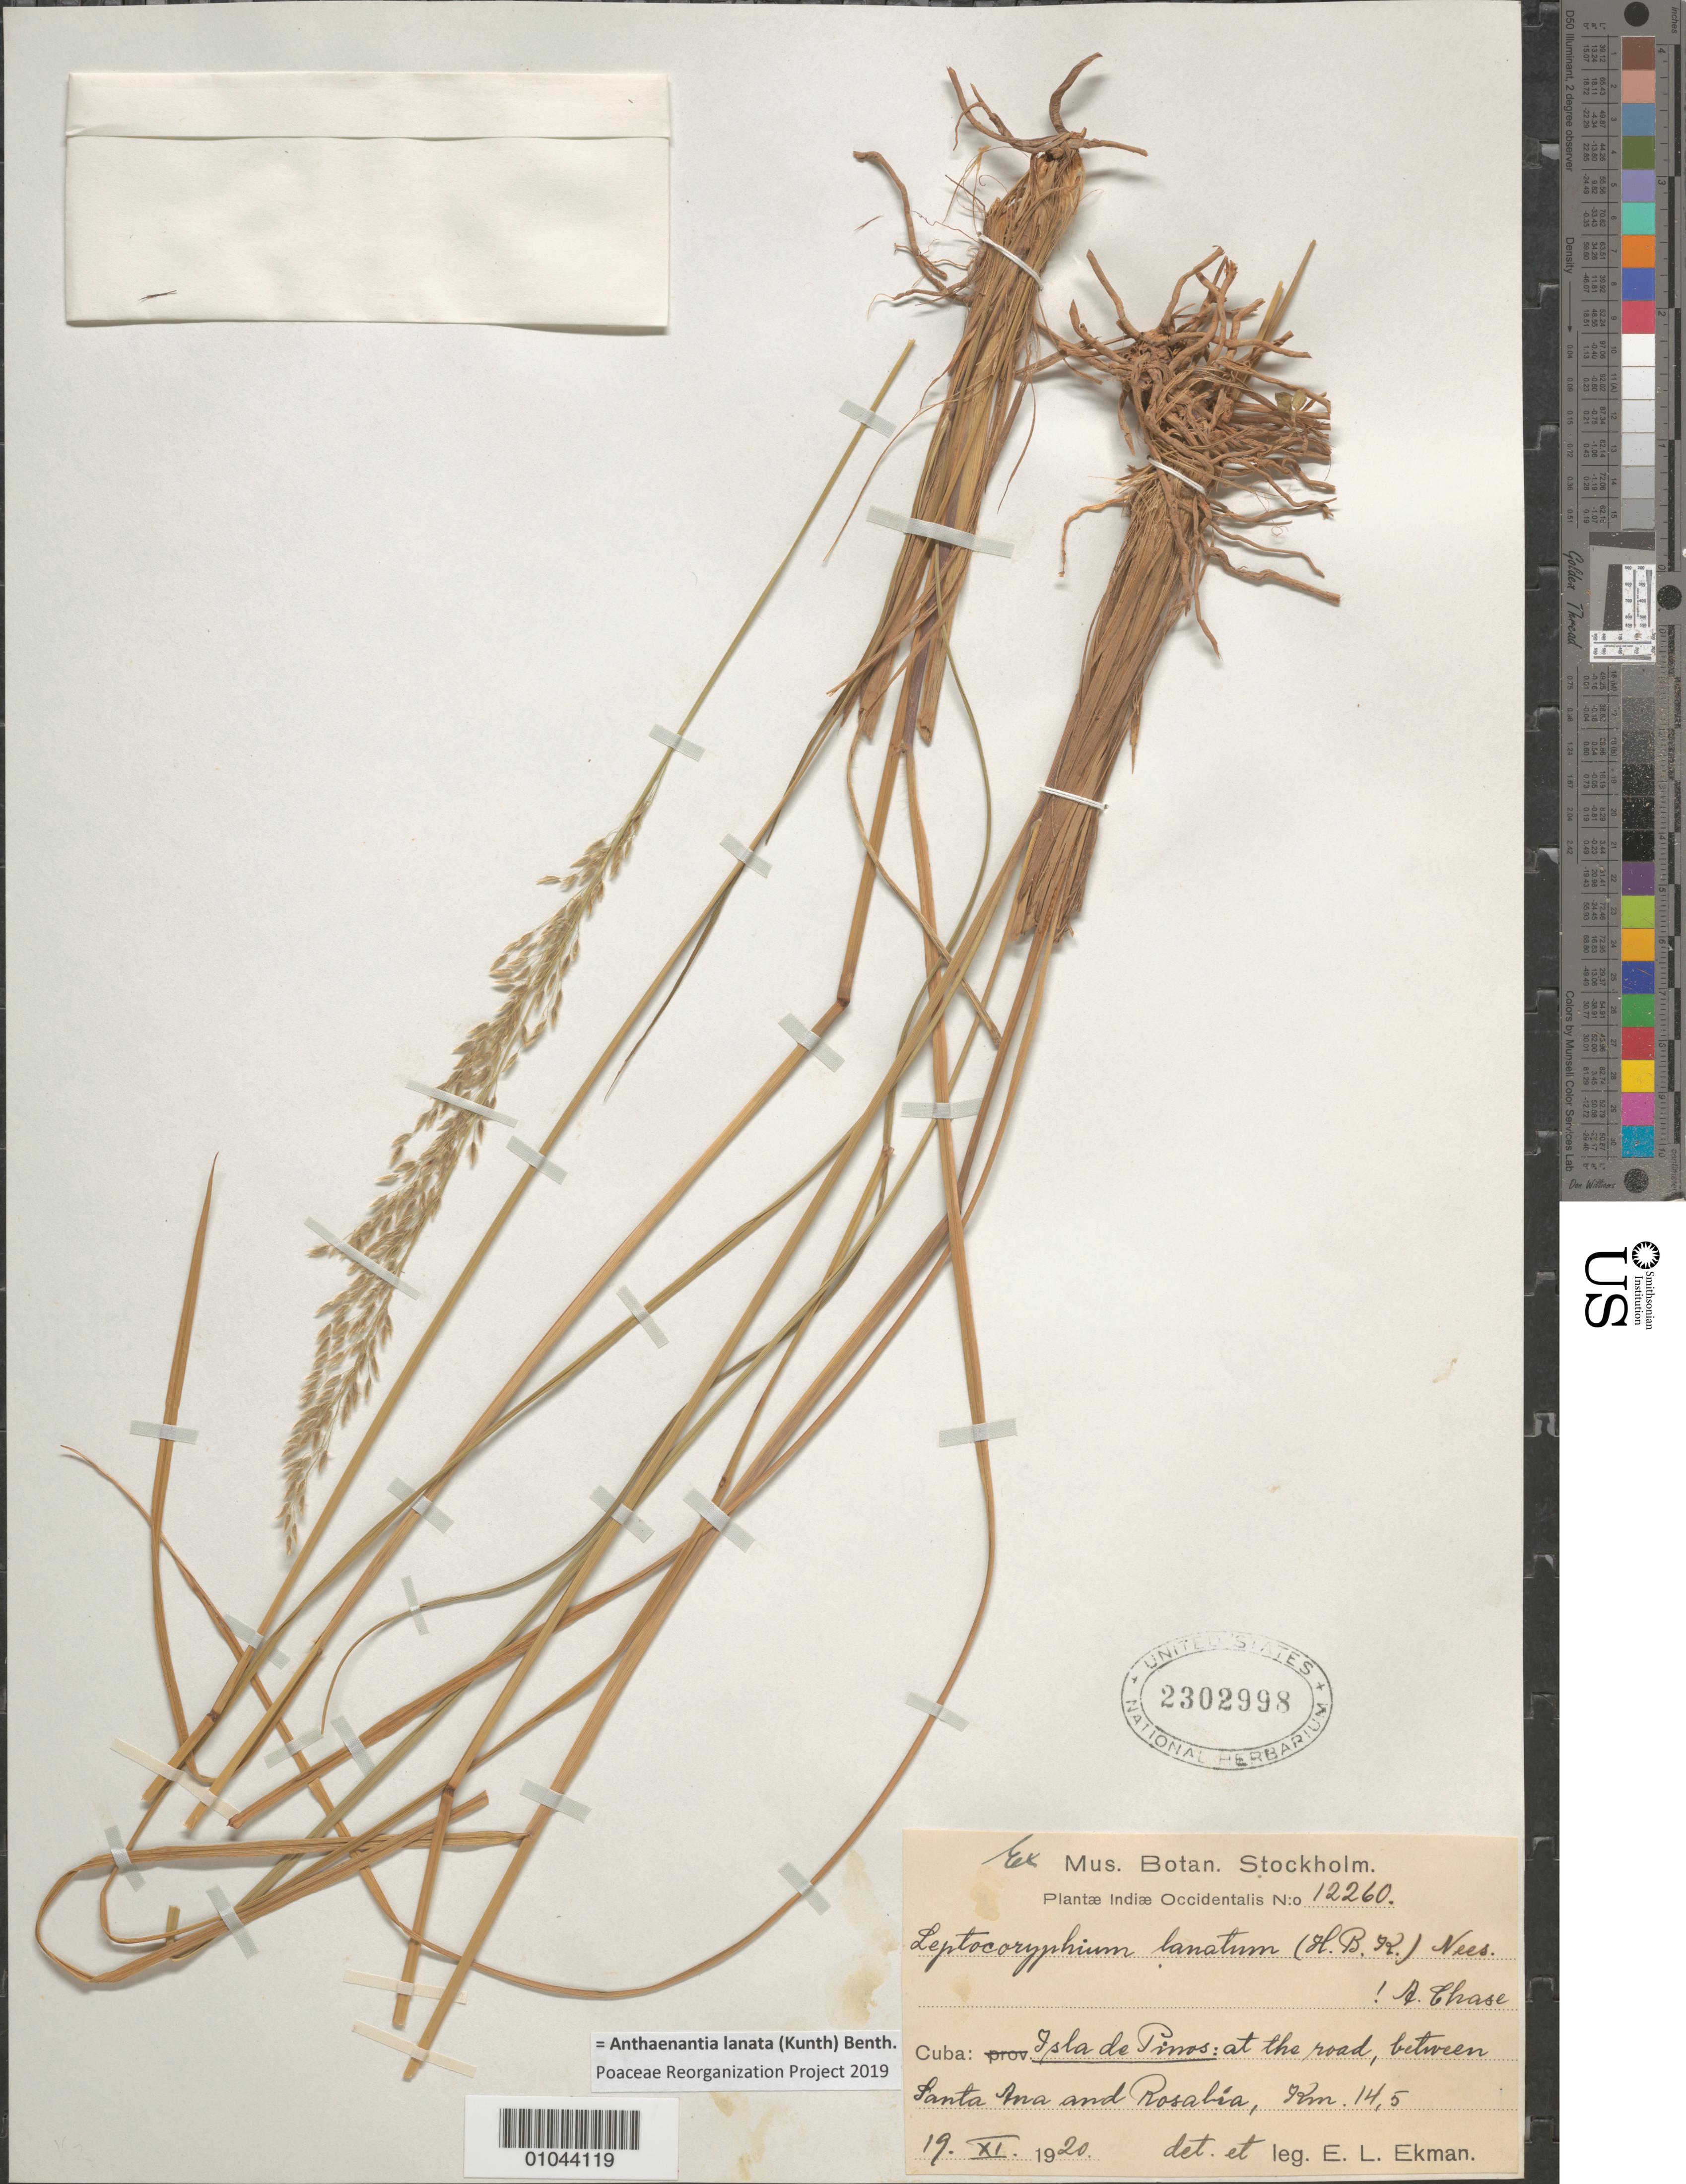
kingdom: Plantae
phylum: Tracheophyta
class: Liliopsida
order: Poales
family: Poaceae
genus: Leptocoryphium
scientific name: Leptocoryphium lanatum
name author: (Kunth) Nees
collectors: E. L. Ekman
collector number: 12260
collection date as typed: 19 Nov 1920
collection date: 1920-11-19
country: Cuba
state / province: Isla de la Juventud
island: Isla de la Juventud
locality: [Isle of Pines], AT the road, between Santa Ana and Rosabia Km 14 5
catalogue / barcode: US 2302998